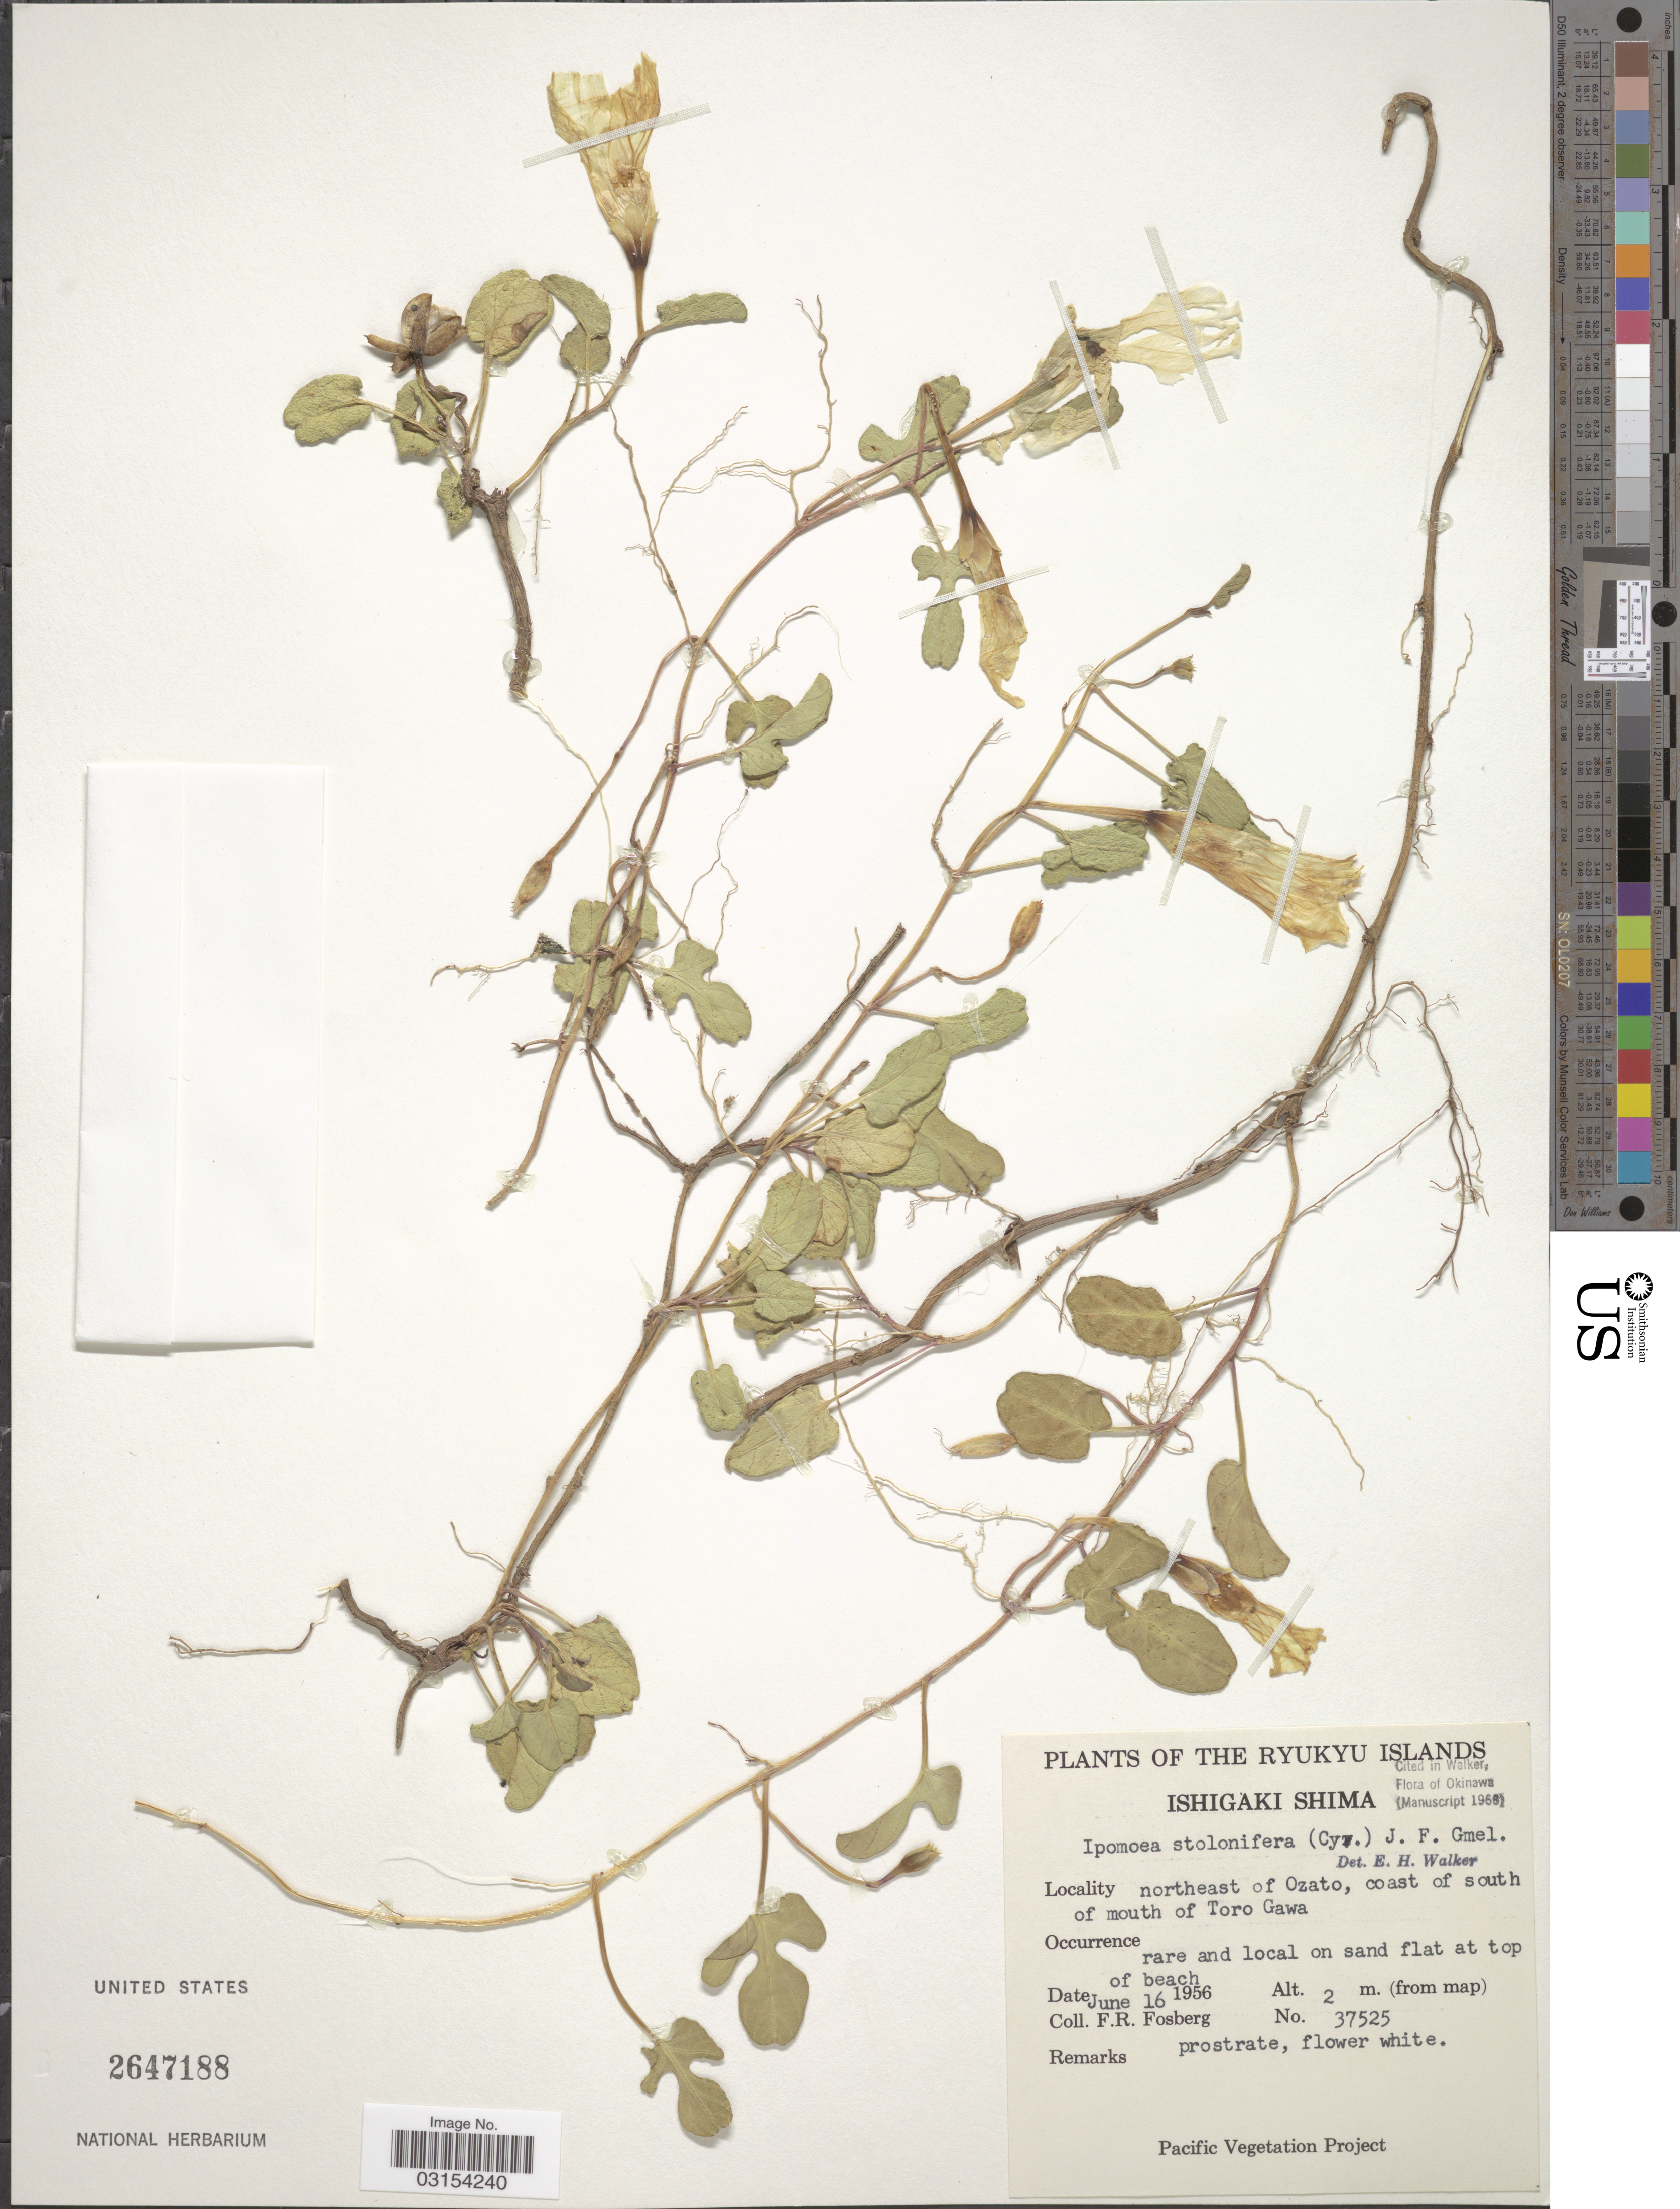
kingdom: Plantae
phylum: Tracheophyta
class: Magnoliopsida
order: Solanales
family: Convolvulaceae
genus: Ipomoea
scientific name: Ipomoea stolonifera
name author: (Cirillo) J.F. Gmel.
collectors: F. R. Fosberg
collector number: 37525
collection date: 1956-06-16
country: Japan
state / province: Okinawa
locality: The Ryukyu Islands, Ishigaki Shima, northeast of Ozato, coast of south of mouth of Toro Gawa.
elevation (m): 2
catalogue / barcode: US 2647188